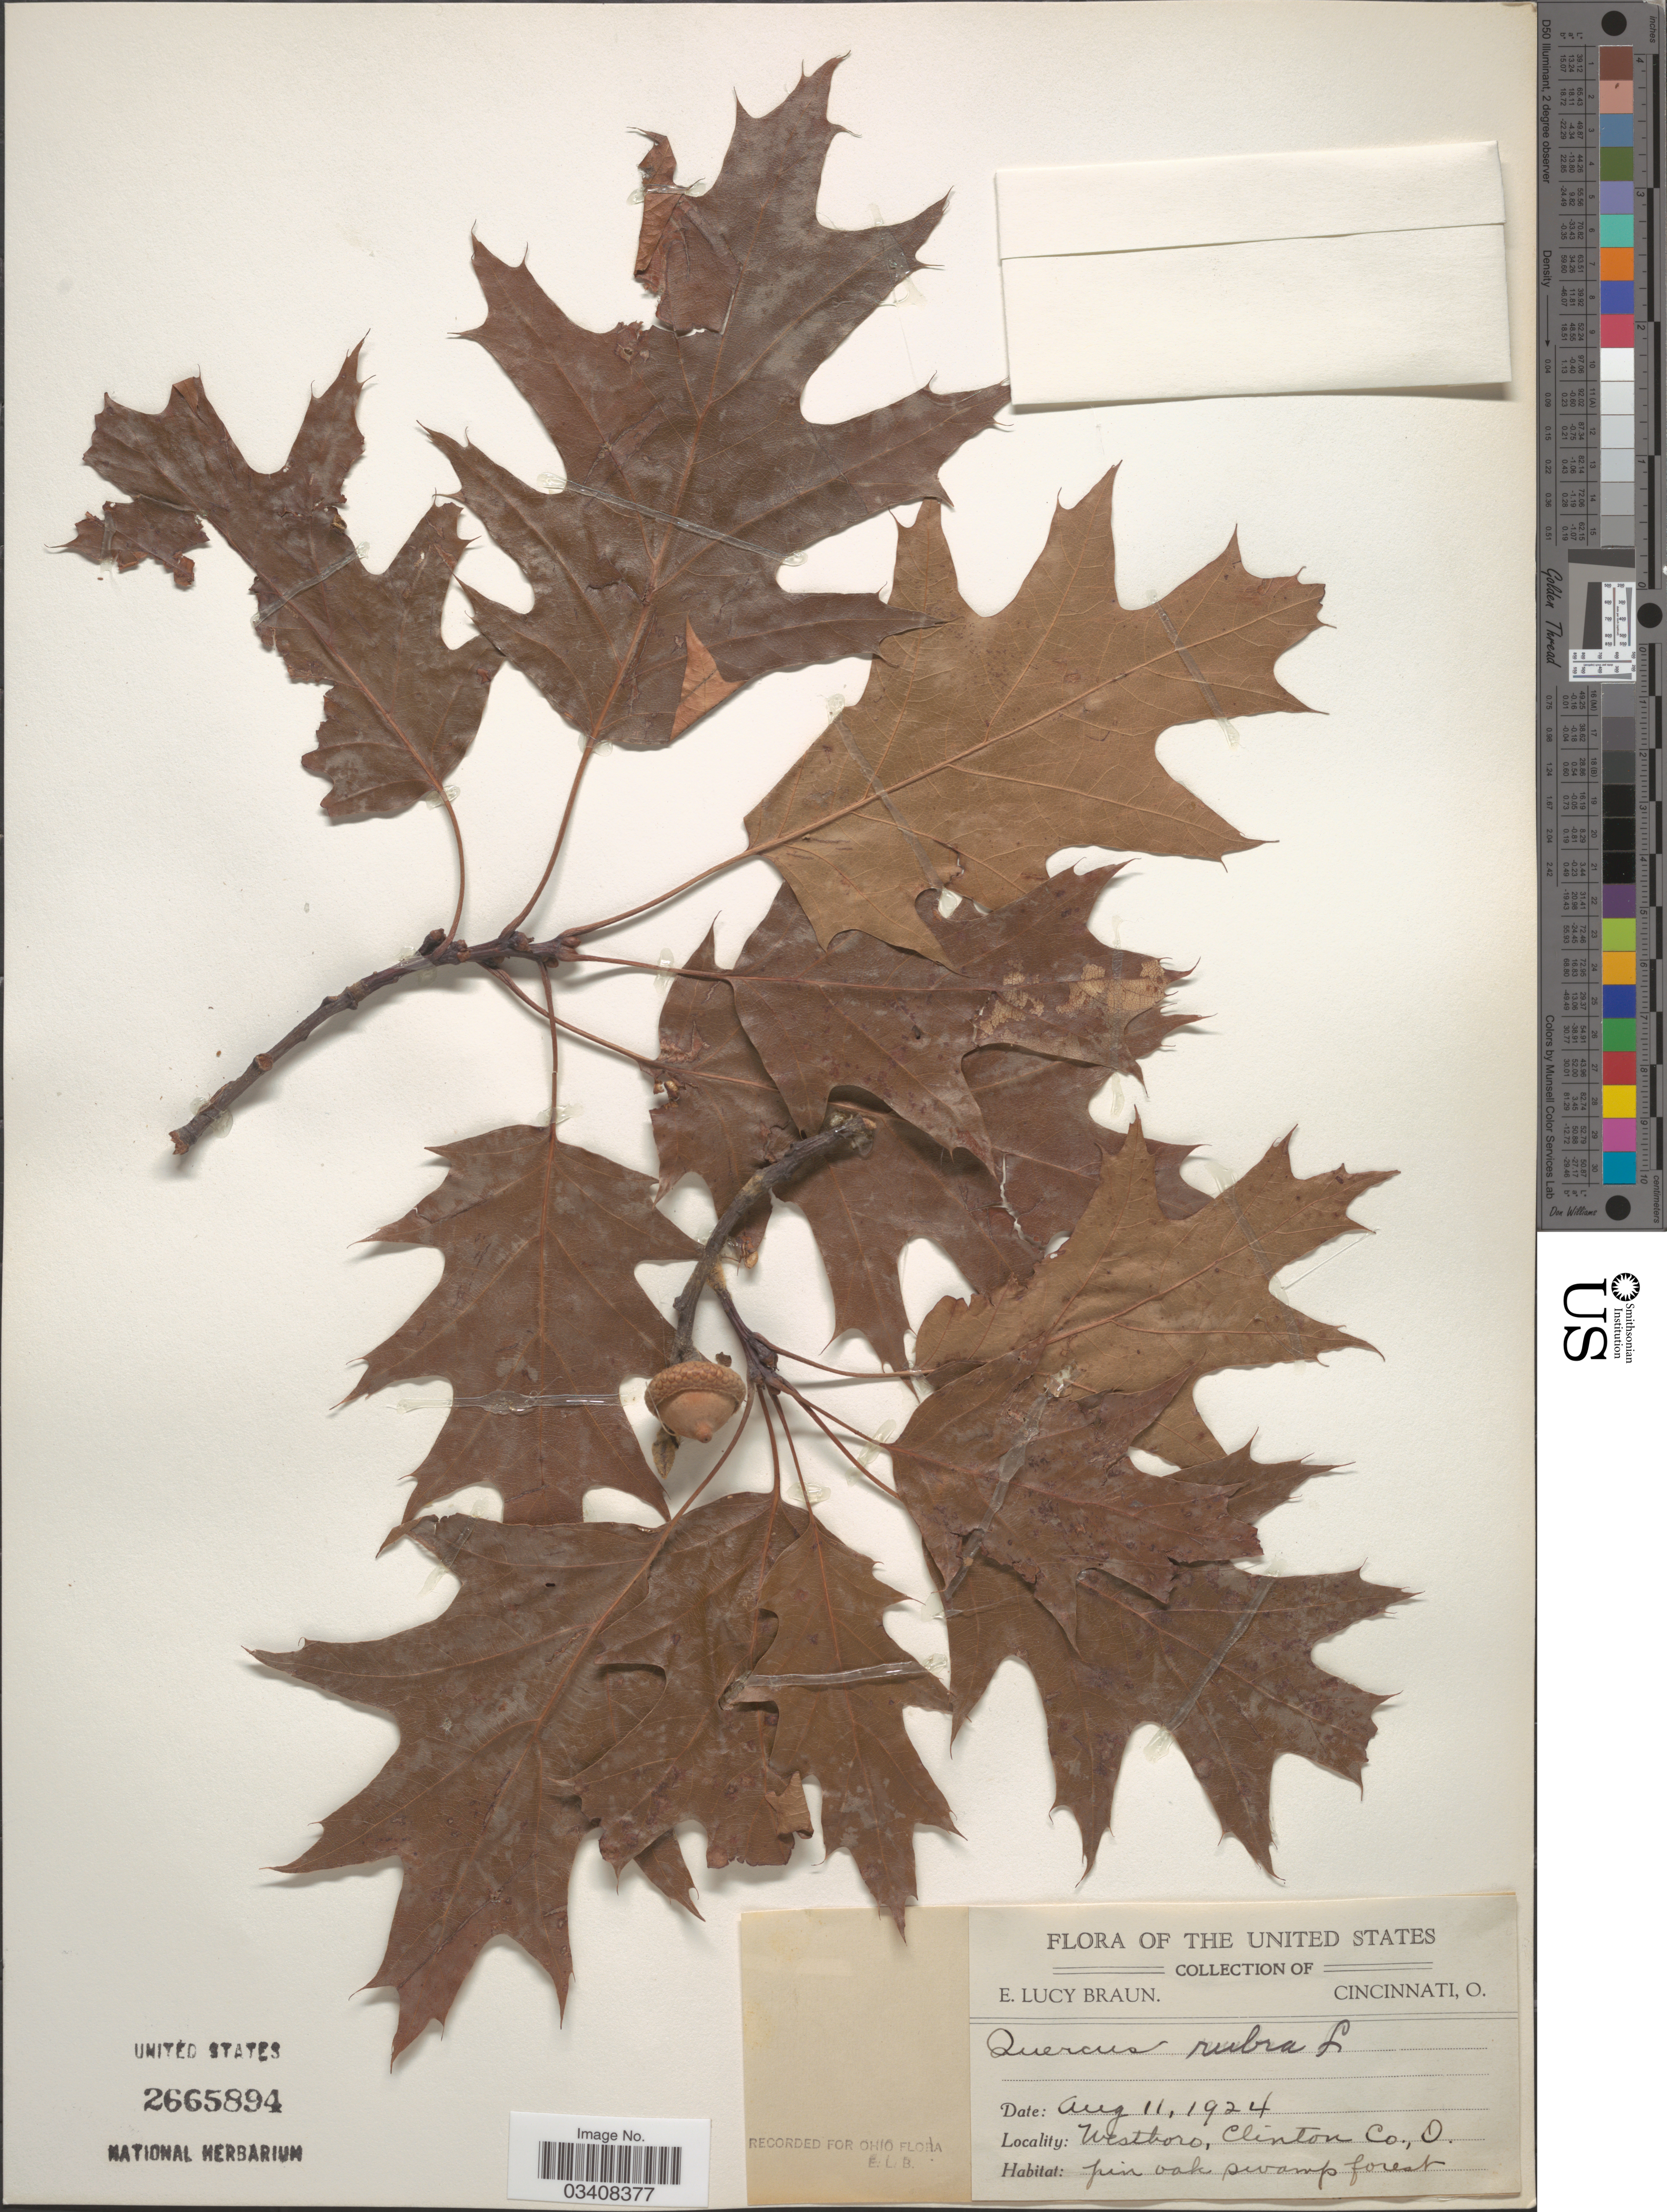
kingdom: Plantae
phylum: Tracheophyta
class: Magnoliopsida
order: Fagales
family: Fagaceae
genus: Quercus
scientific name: Quercus rubra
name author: L.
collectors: E. L. Braun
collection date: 1924-08-11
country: United States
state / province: Ohio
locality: Westboro, Clinton Co.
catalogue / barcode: US 2665894